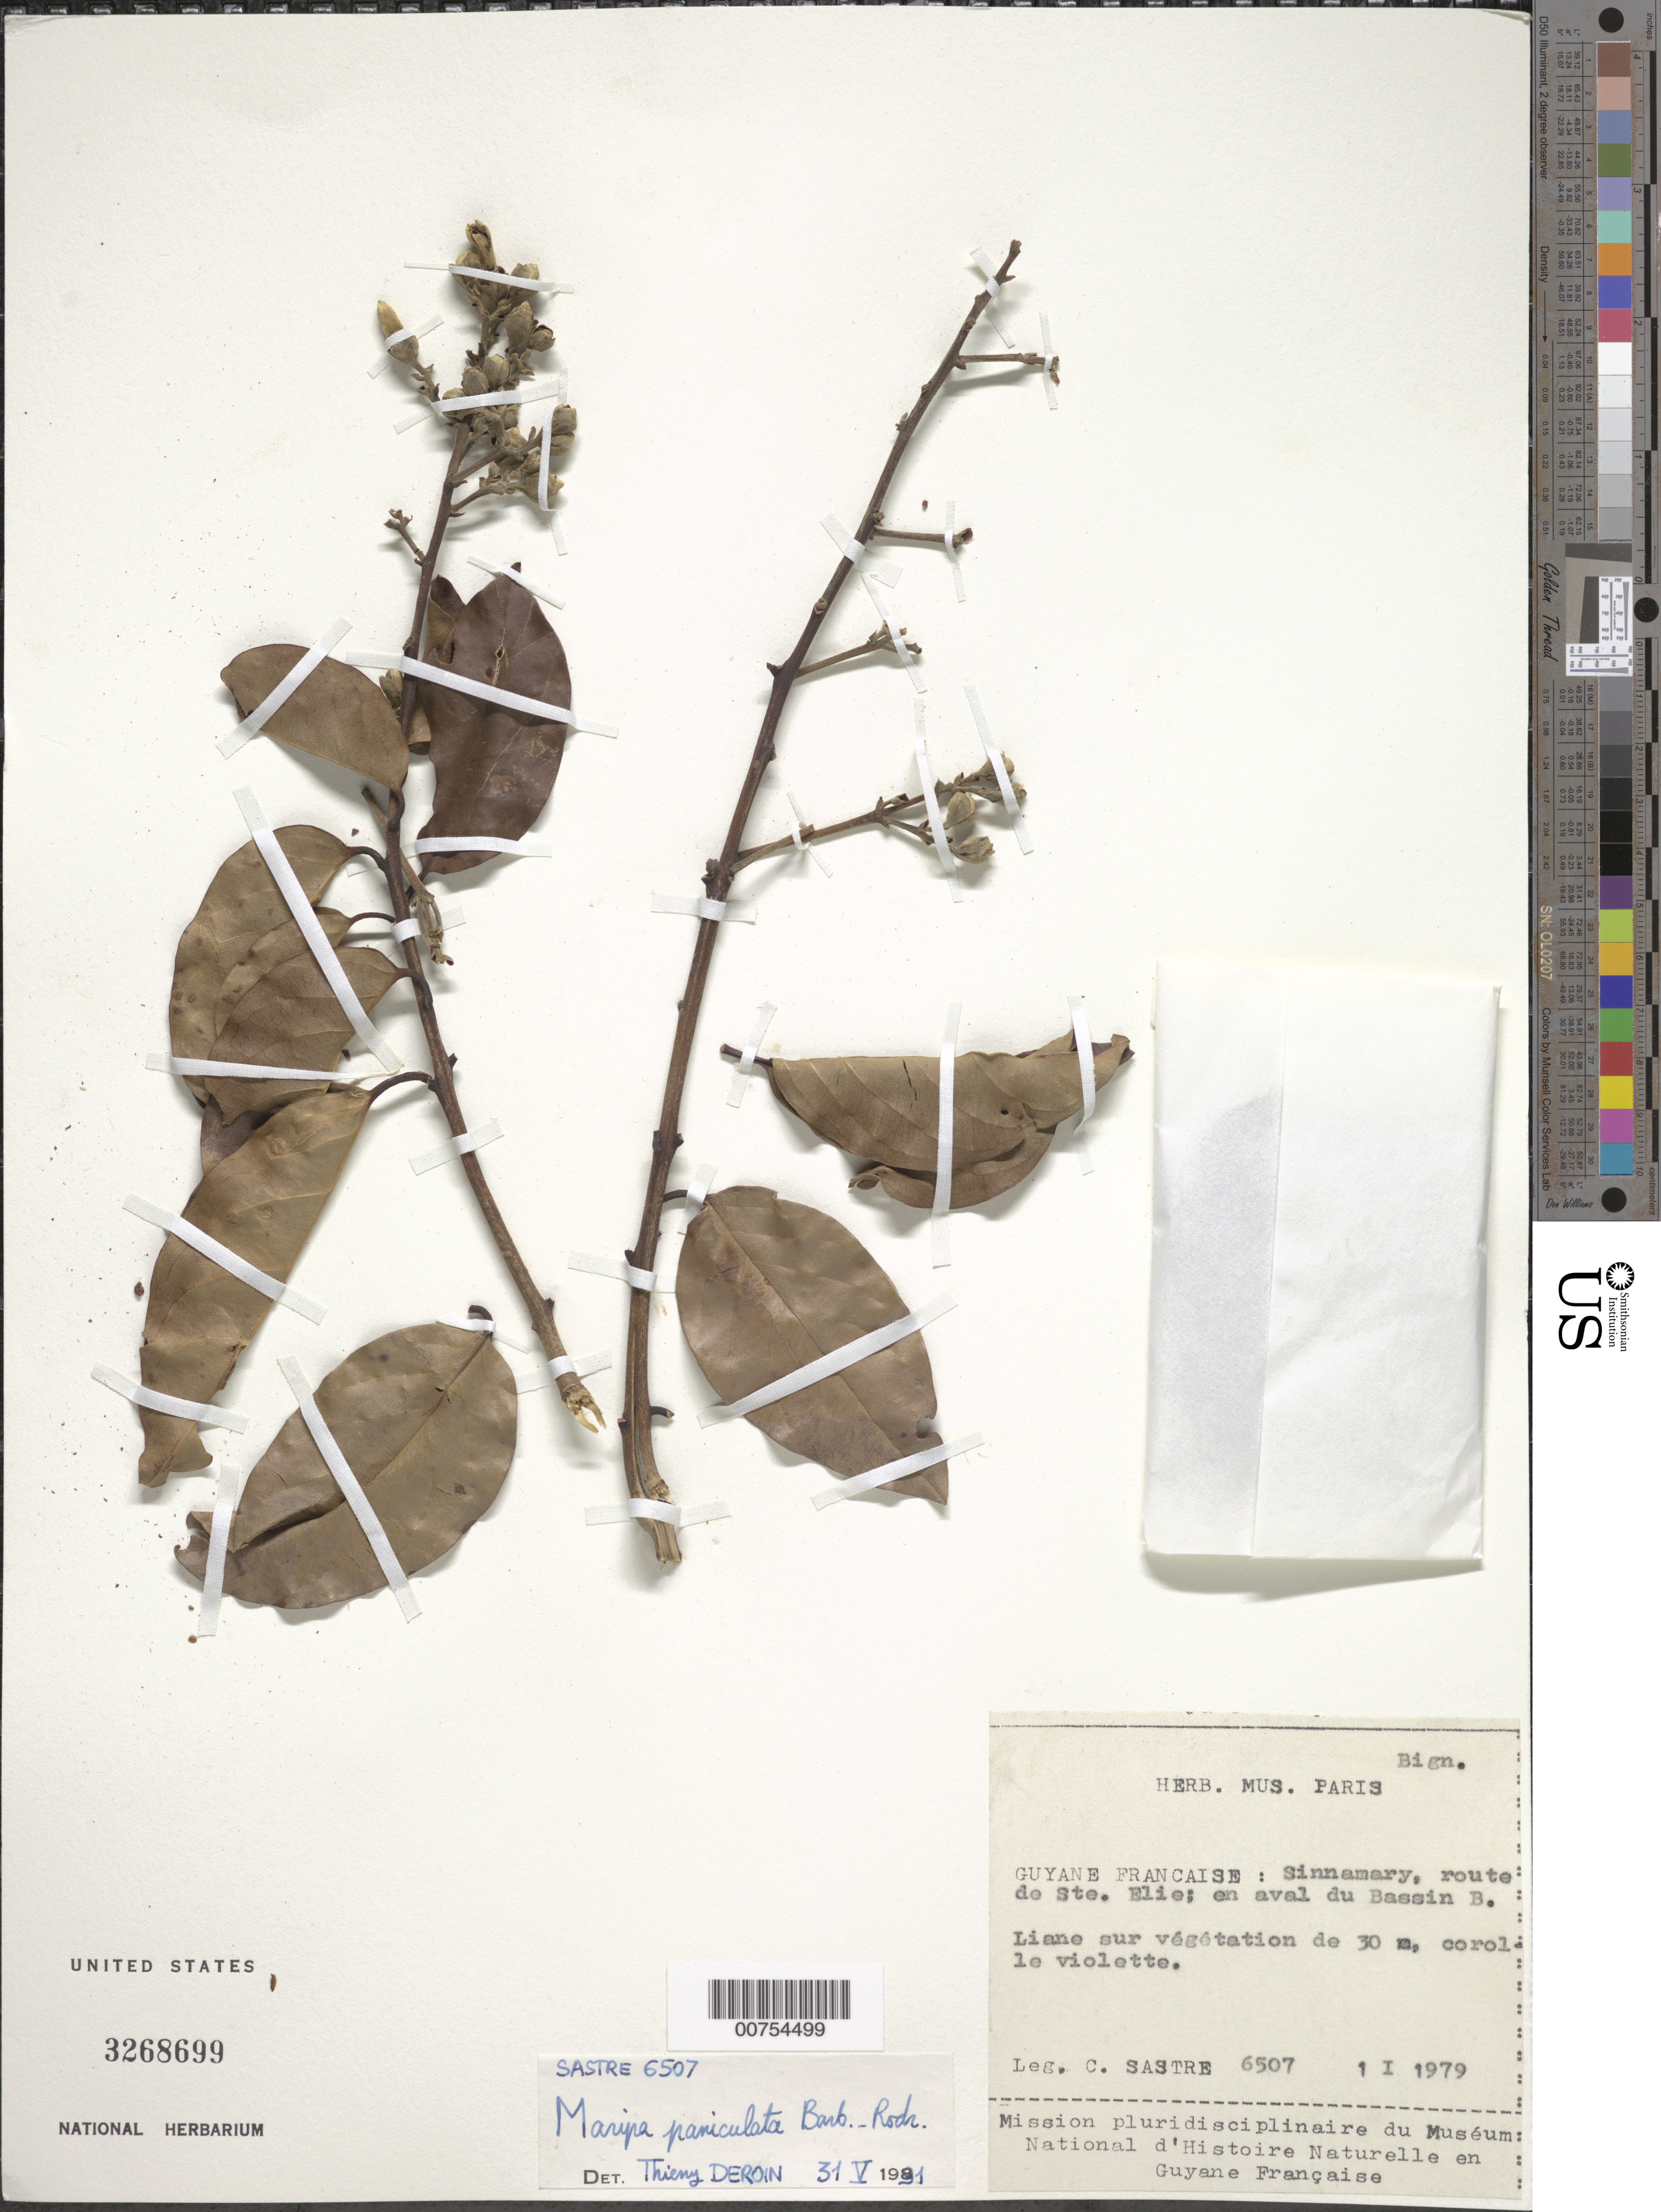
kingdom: Plantae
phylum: Tracheophyta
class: Magnoliopsida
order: Solanales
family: Convolvulaceae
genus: Maripa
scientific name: Maripa paniculata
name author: Barb. Rodr.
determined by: Deroin, T.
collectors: C. H. L. Sastre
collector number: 6507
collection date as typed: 1-Jan-79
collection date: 1979-01-01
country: French Guiana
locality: Piste de Saint-Élie, en aval du Bassin B, Sinnamary basin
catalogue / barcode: US 3268699